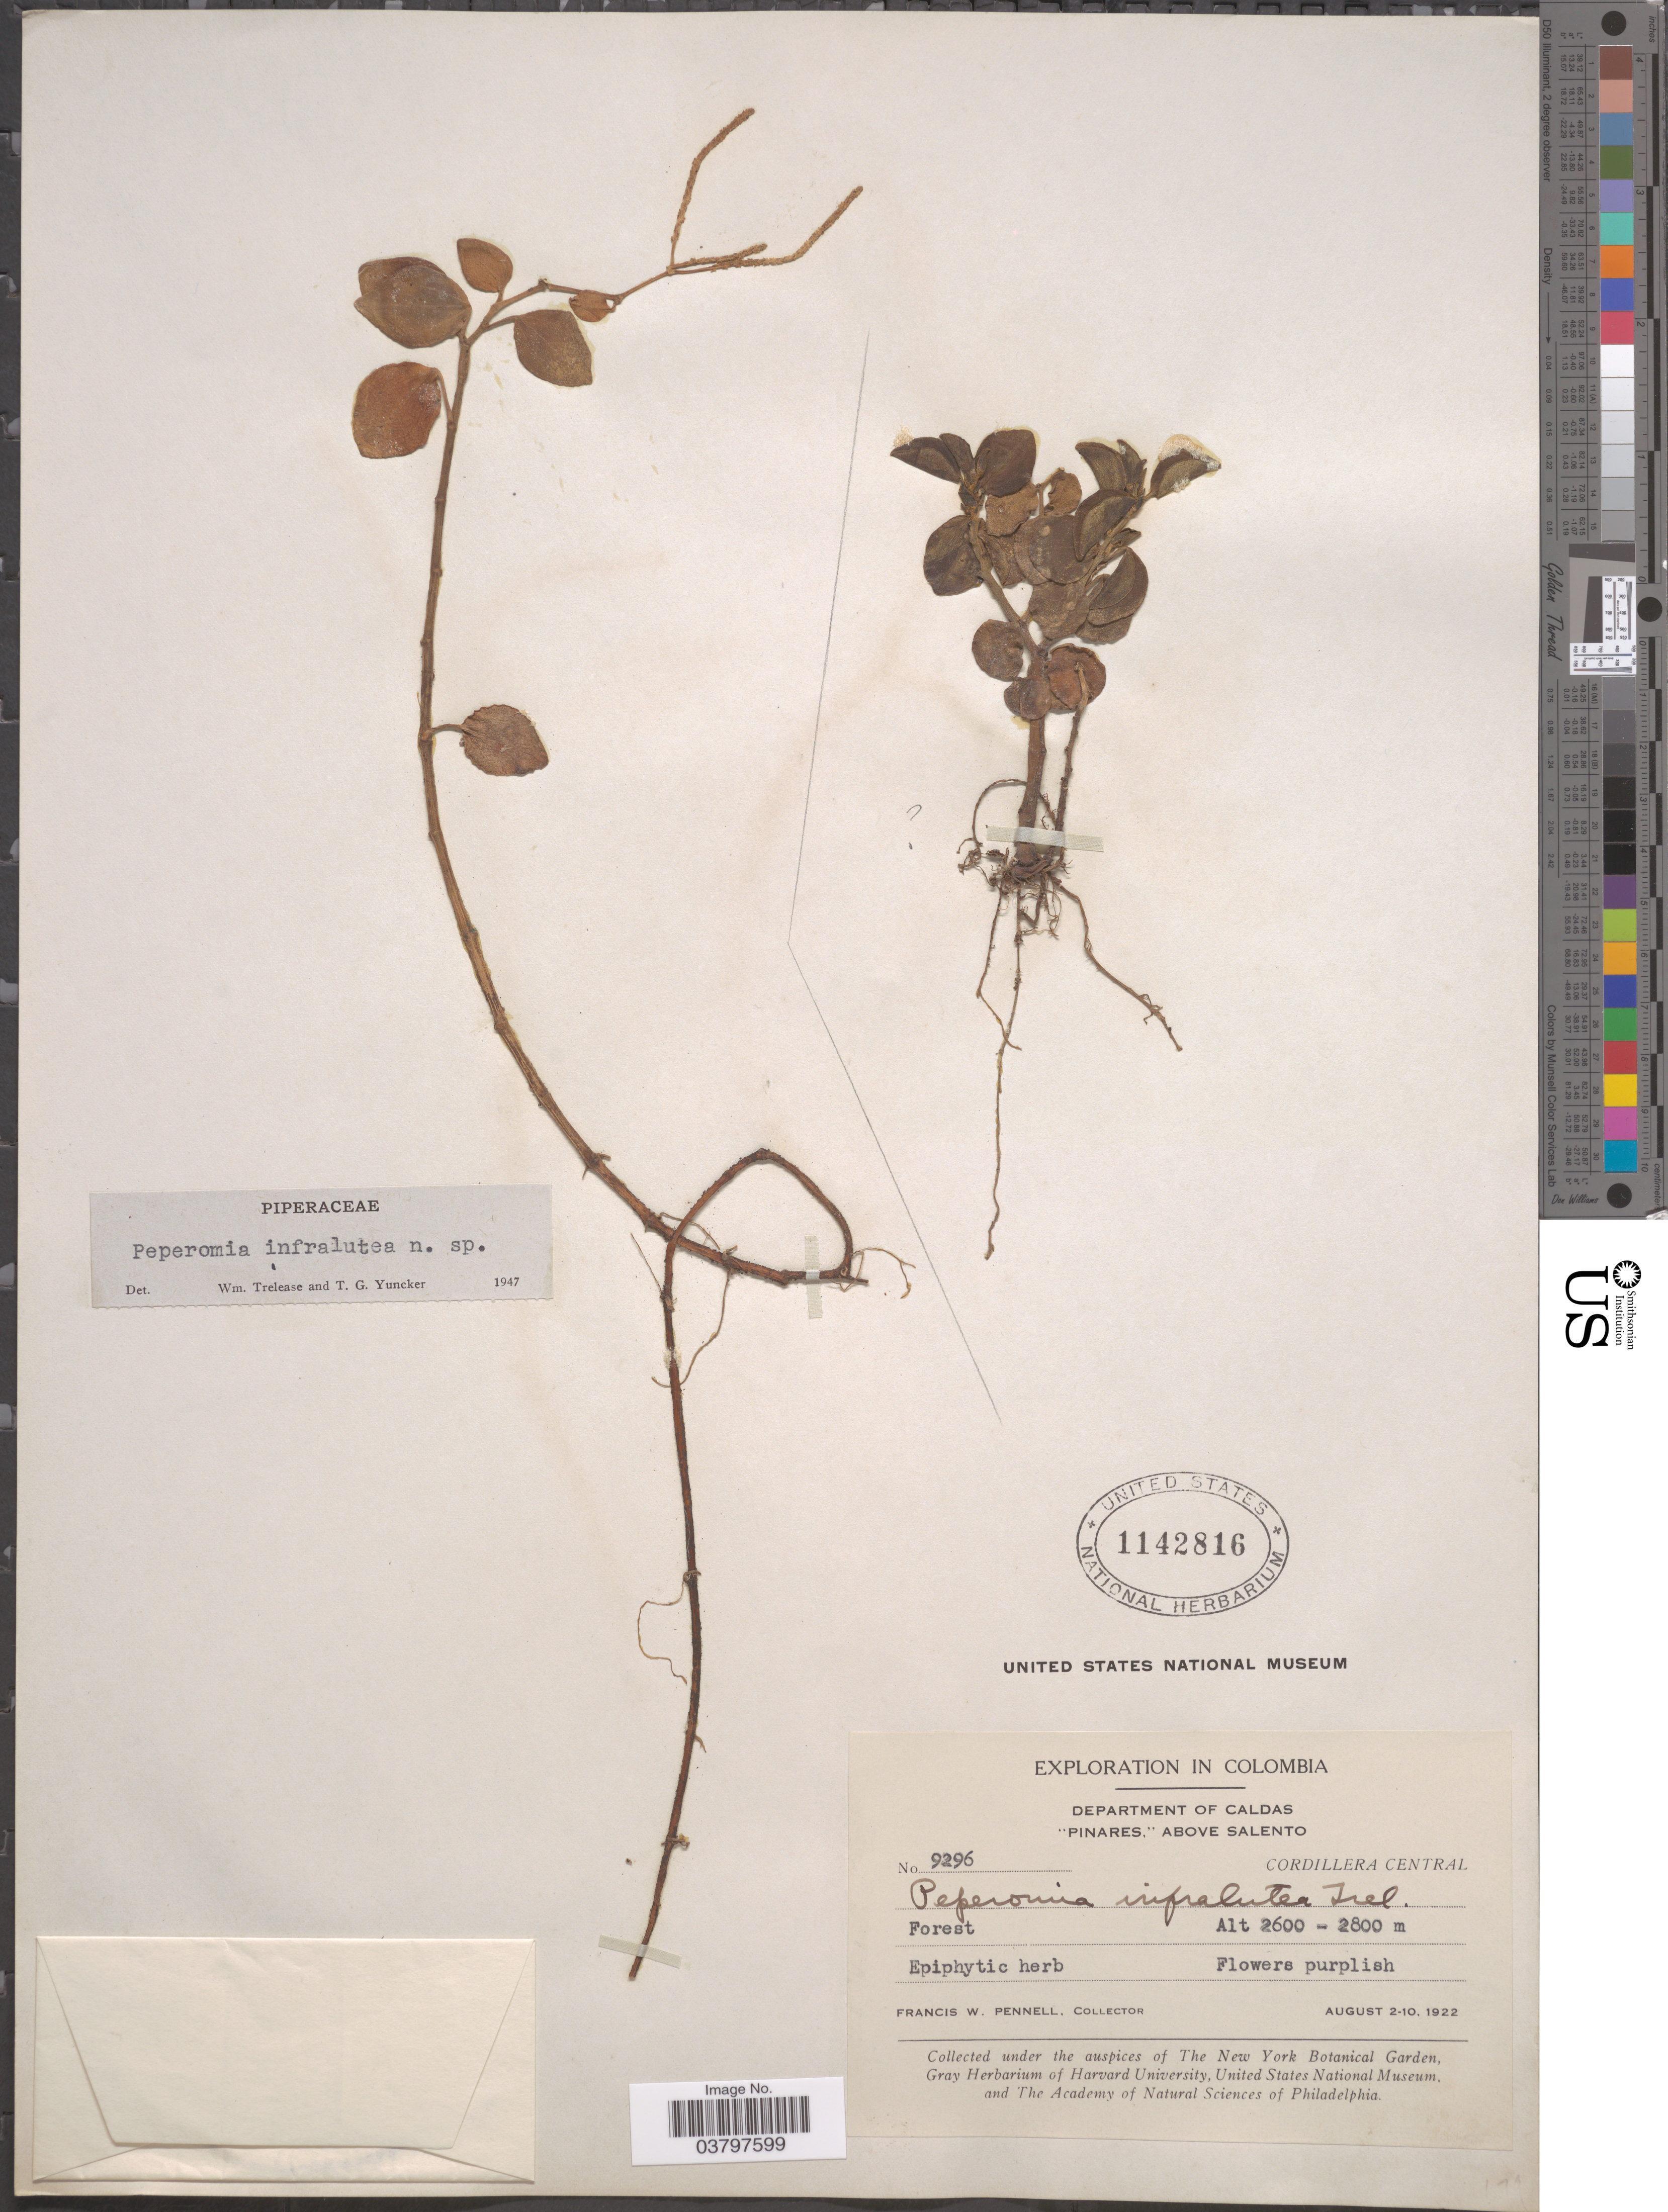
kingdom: Plantae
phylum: Tracheophyta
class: Magnoliopsida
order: Piperales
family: Piperaceae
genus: Peperomia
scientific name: Peperomia infralutea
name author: Trel. & Yunck.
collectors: F. W. Pennell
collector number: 9296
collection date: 1922-08-02/1922-08-10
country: Colombia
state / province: Caldas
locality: Department of Caldas, 'Pinares,' above Salento.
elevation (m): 2600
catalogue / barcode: US 1142816